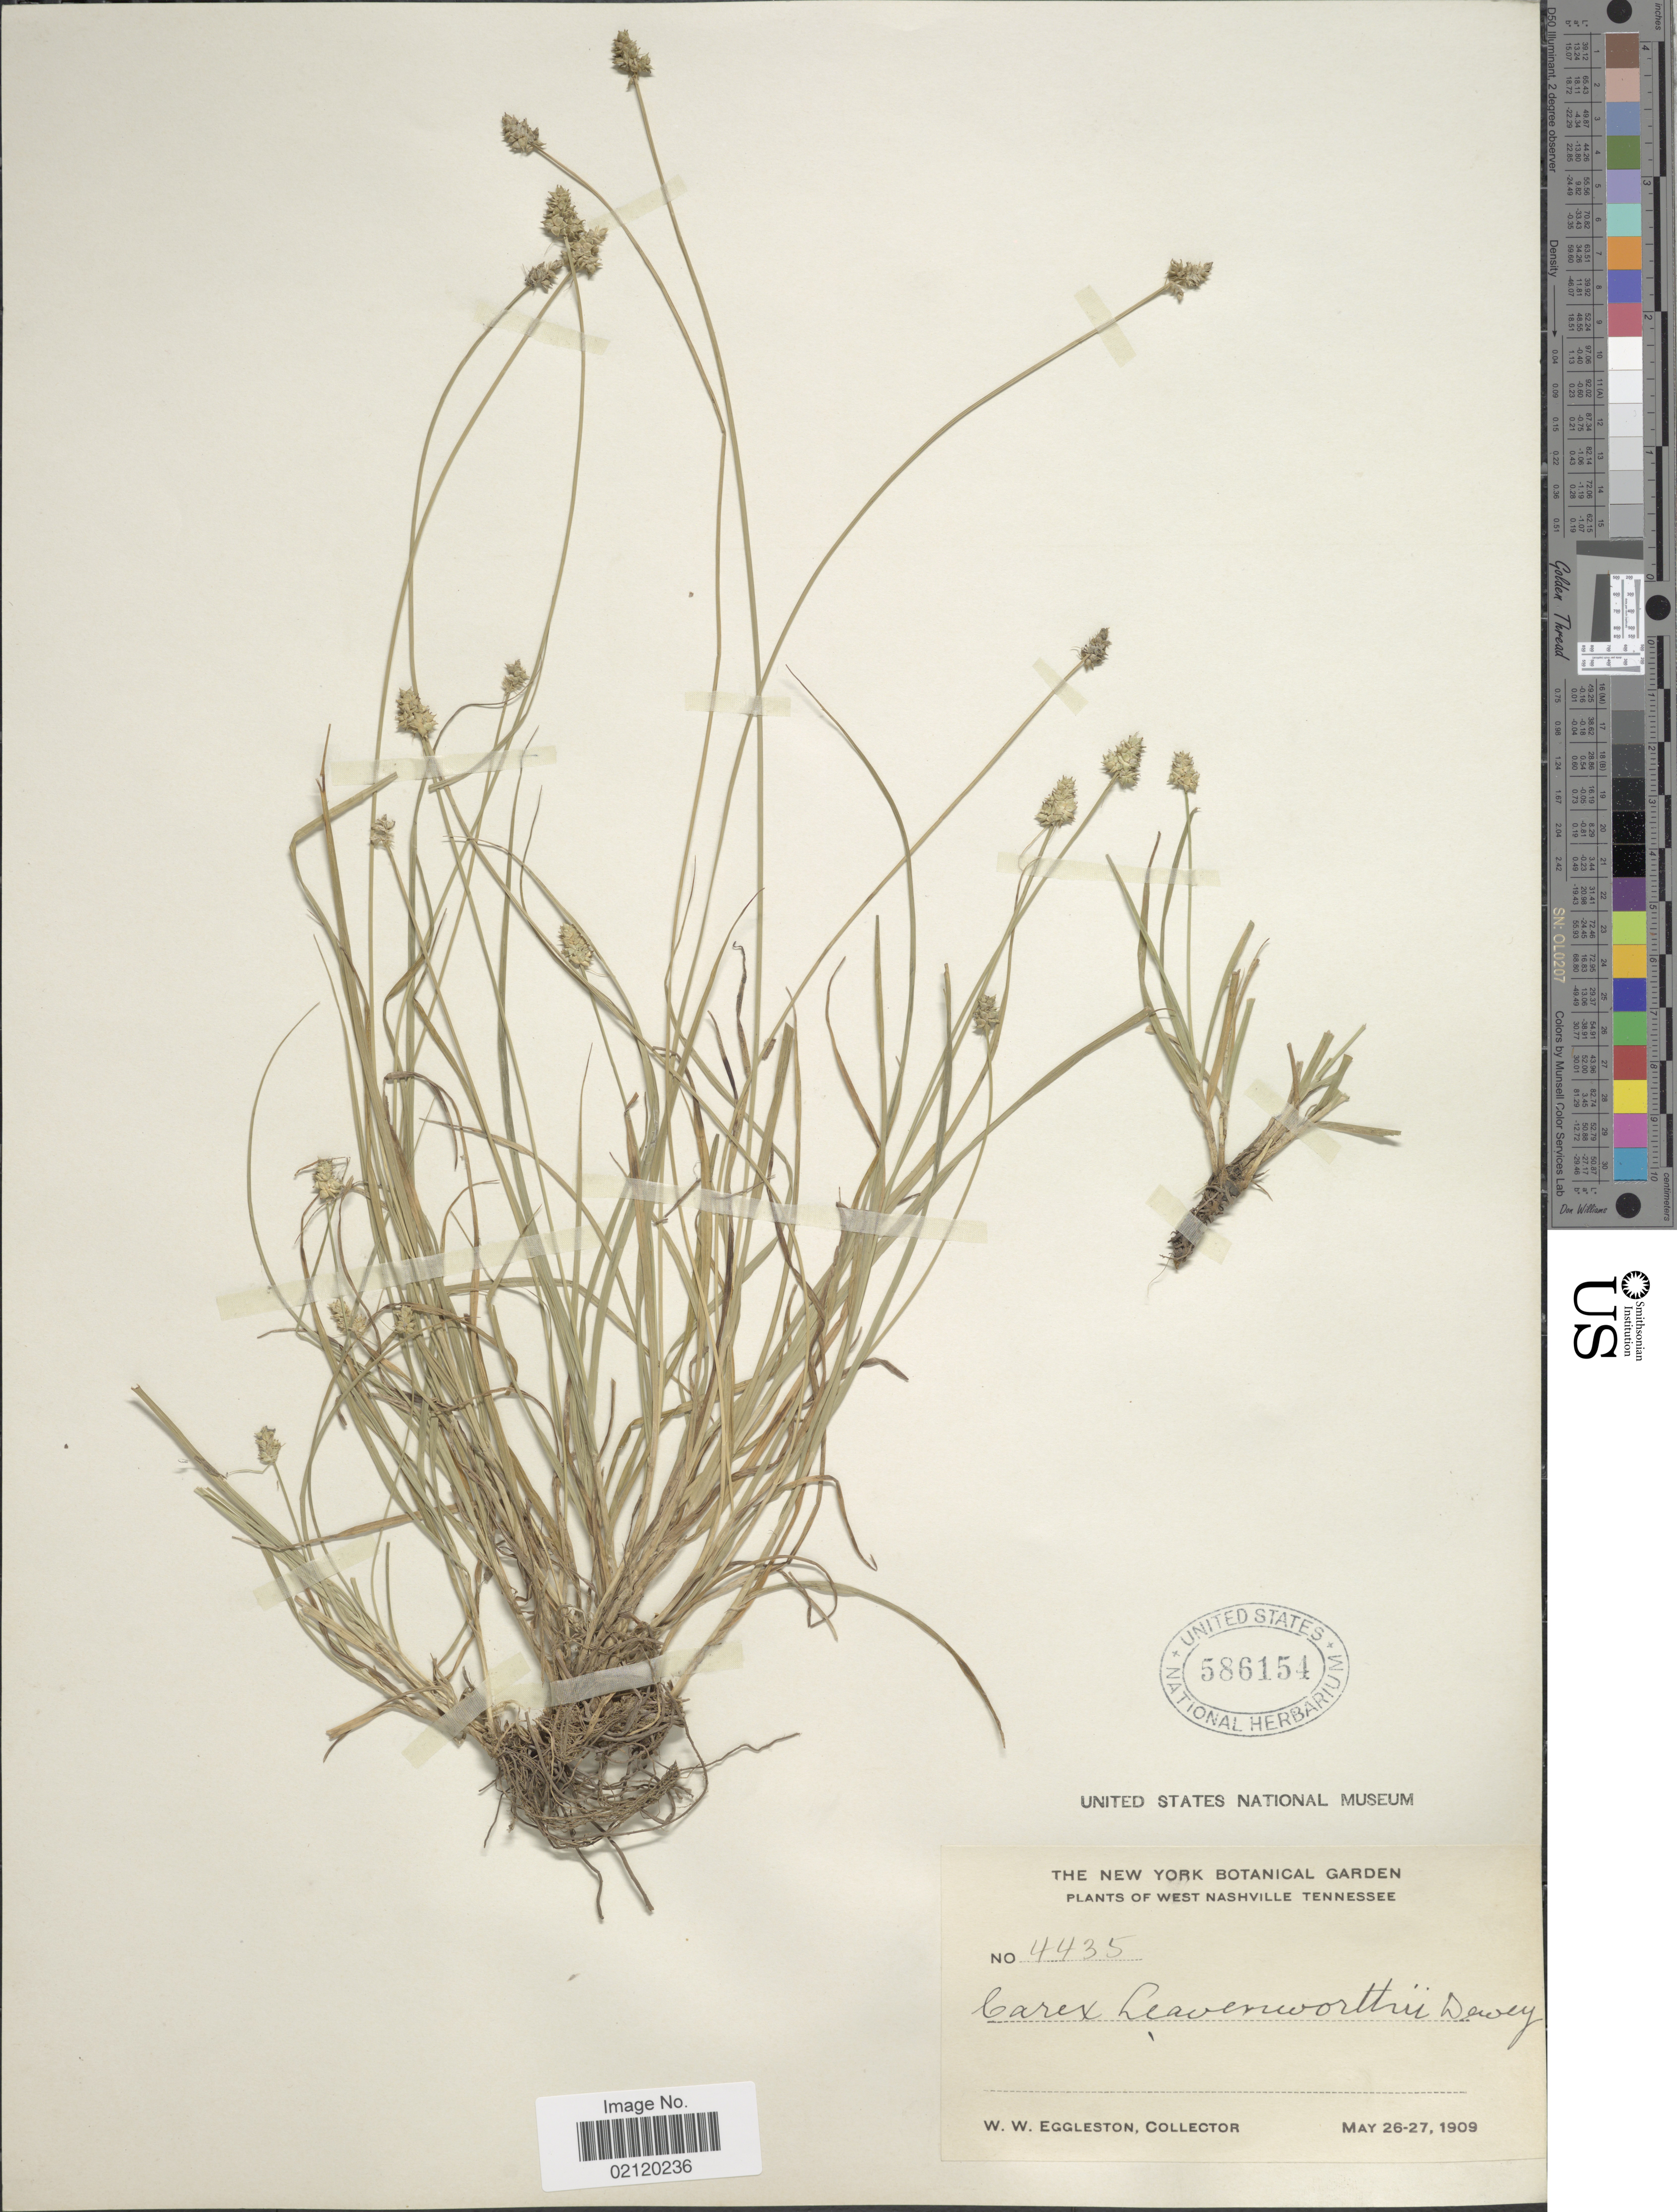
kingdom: Plantae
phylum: Tracheophyta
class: Liliopsida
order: Poales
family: Cyperaceae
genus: Carex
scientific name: Carex leavenworthii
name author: Dewey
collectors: W. W. Eggleston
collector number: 4435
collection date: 1909-05-26/1909-05-27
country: United States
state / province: Tennessee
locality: West Nashville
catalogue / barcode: US 586154